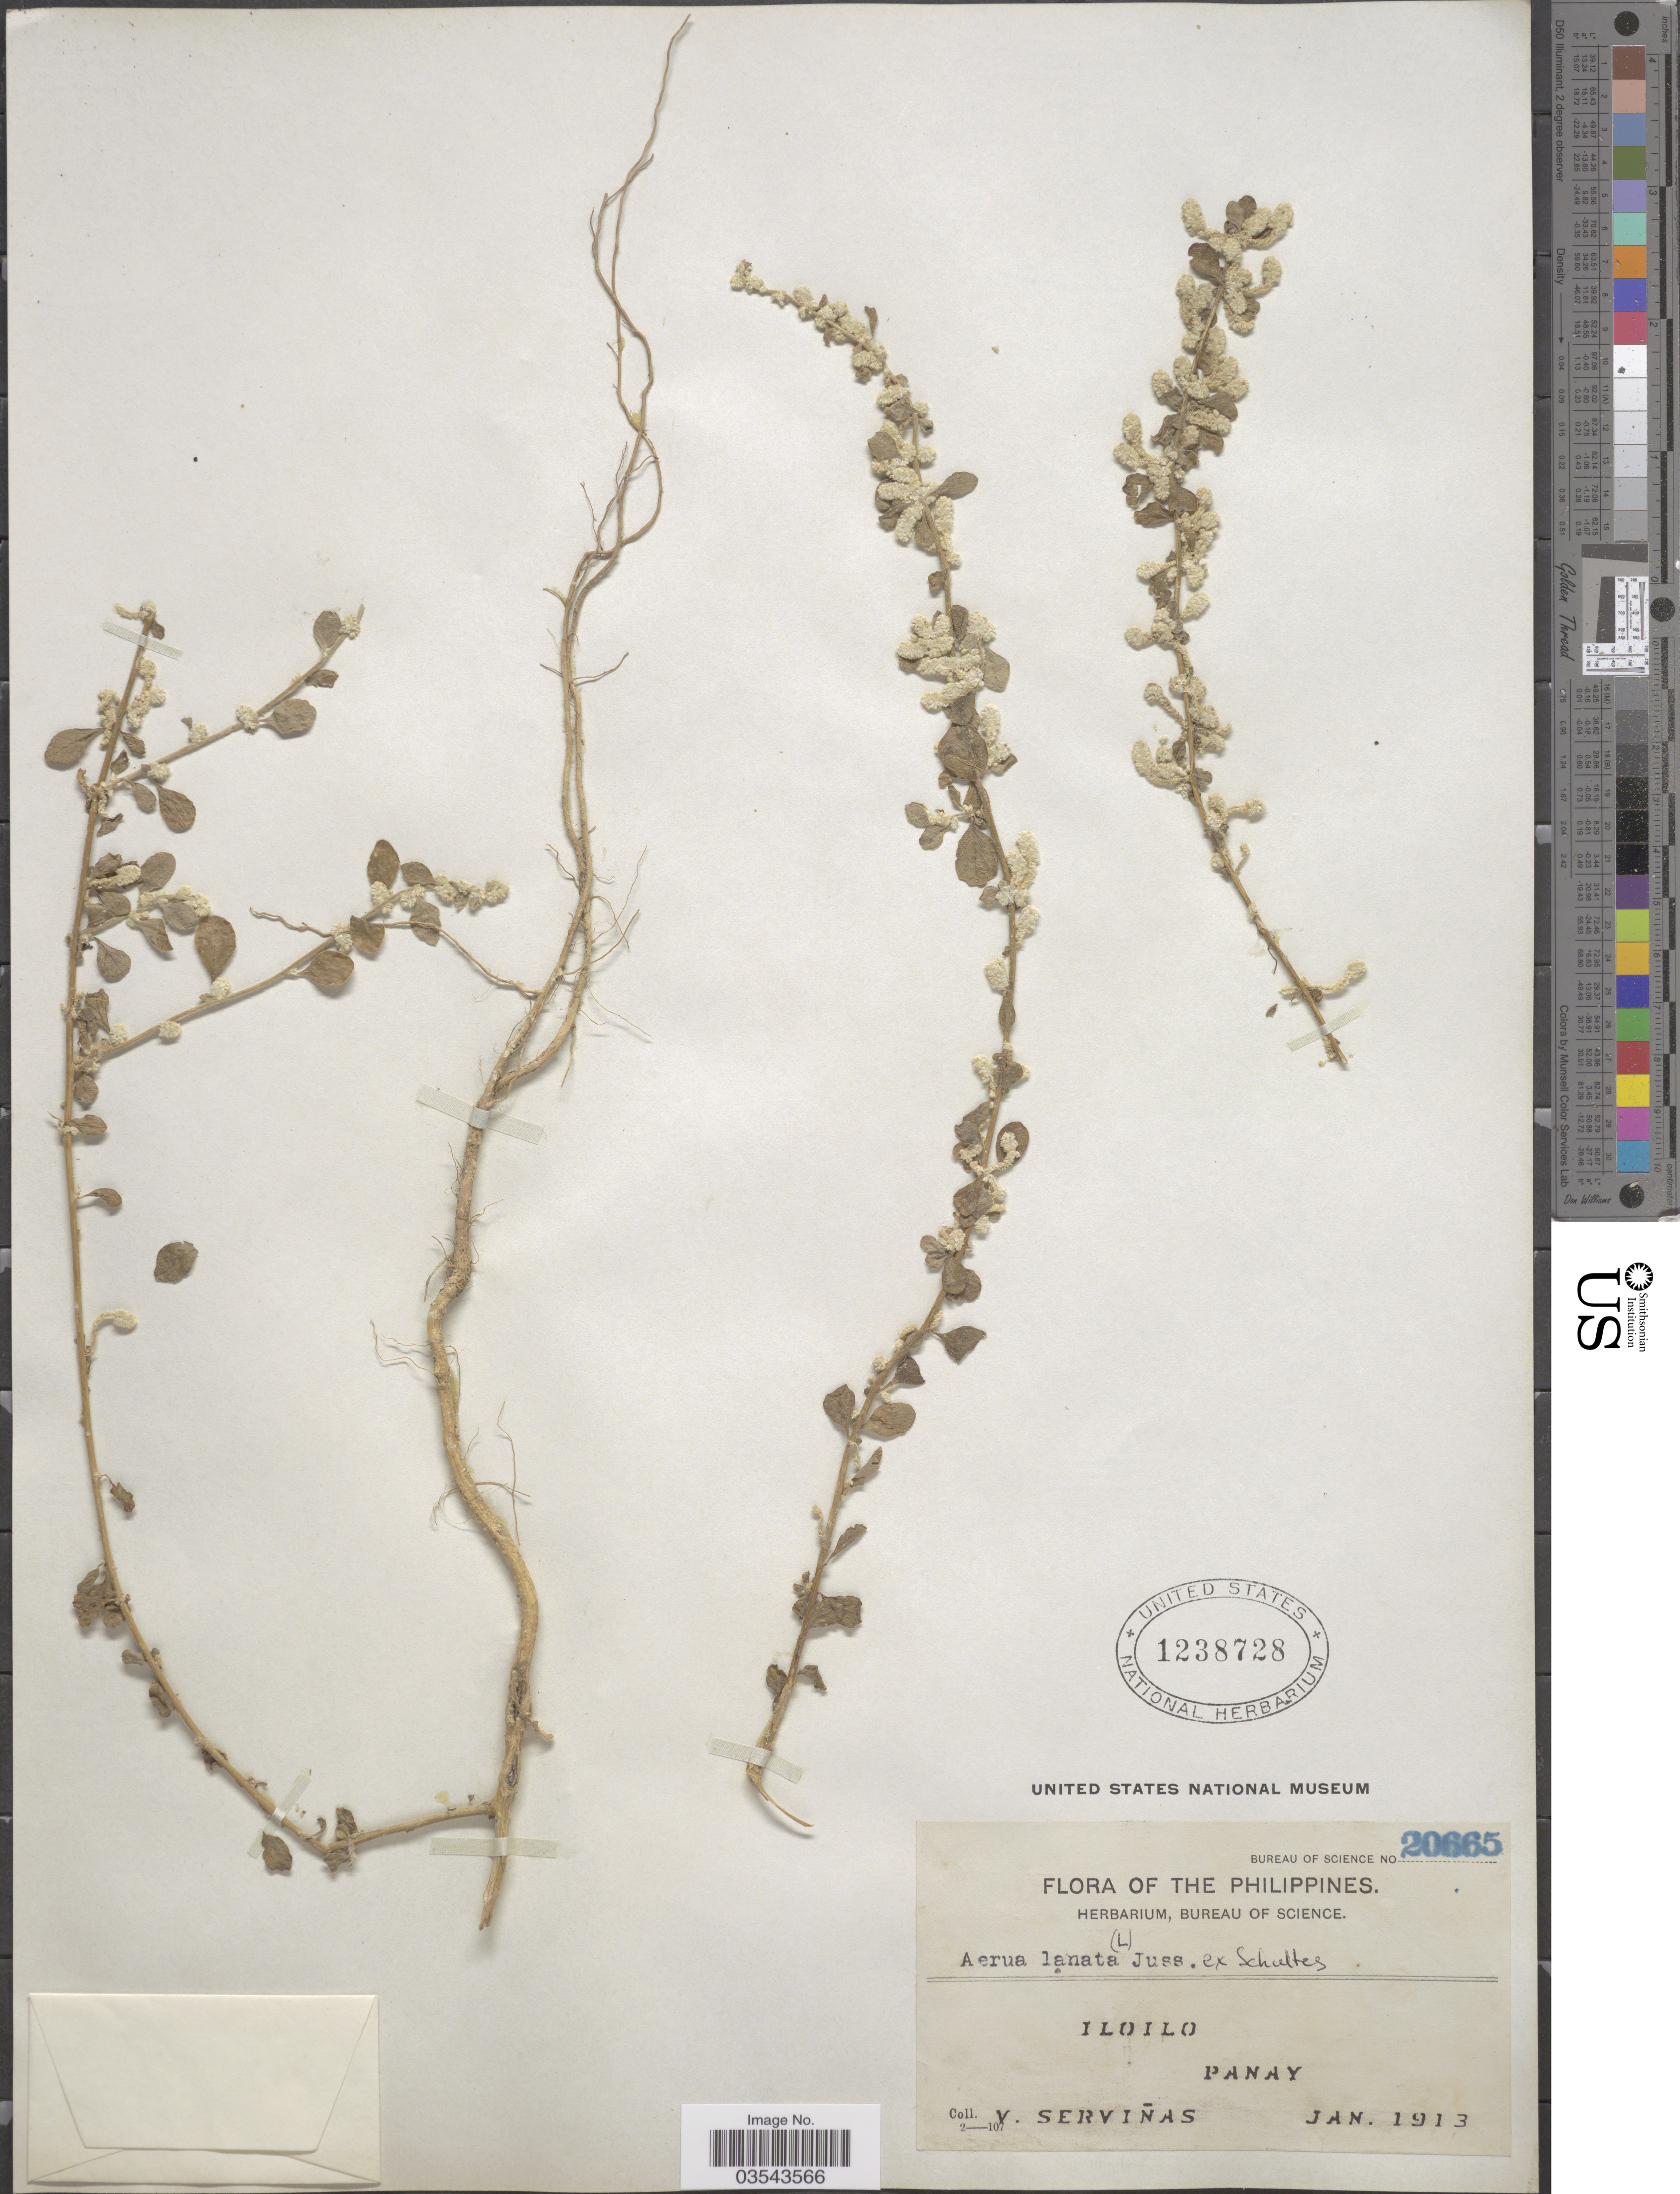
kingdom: Plantae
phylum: Tracheophyta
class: Magnoliopsida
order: Caryophyllales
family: Amaranthaceae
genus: Ouret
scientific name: Ouret lanata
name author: (L.) Kuntze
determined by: U.S. National Herbarium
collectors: V. Servinas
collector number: Bureau of Science 20665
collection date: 1913-01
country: Philippines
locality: Iloilo Panay.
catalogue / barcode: US 1238728